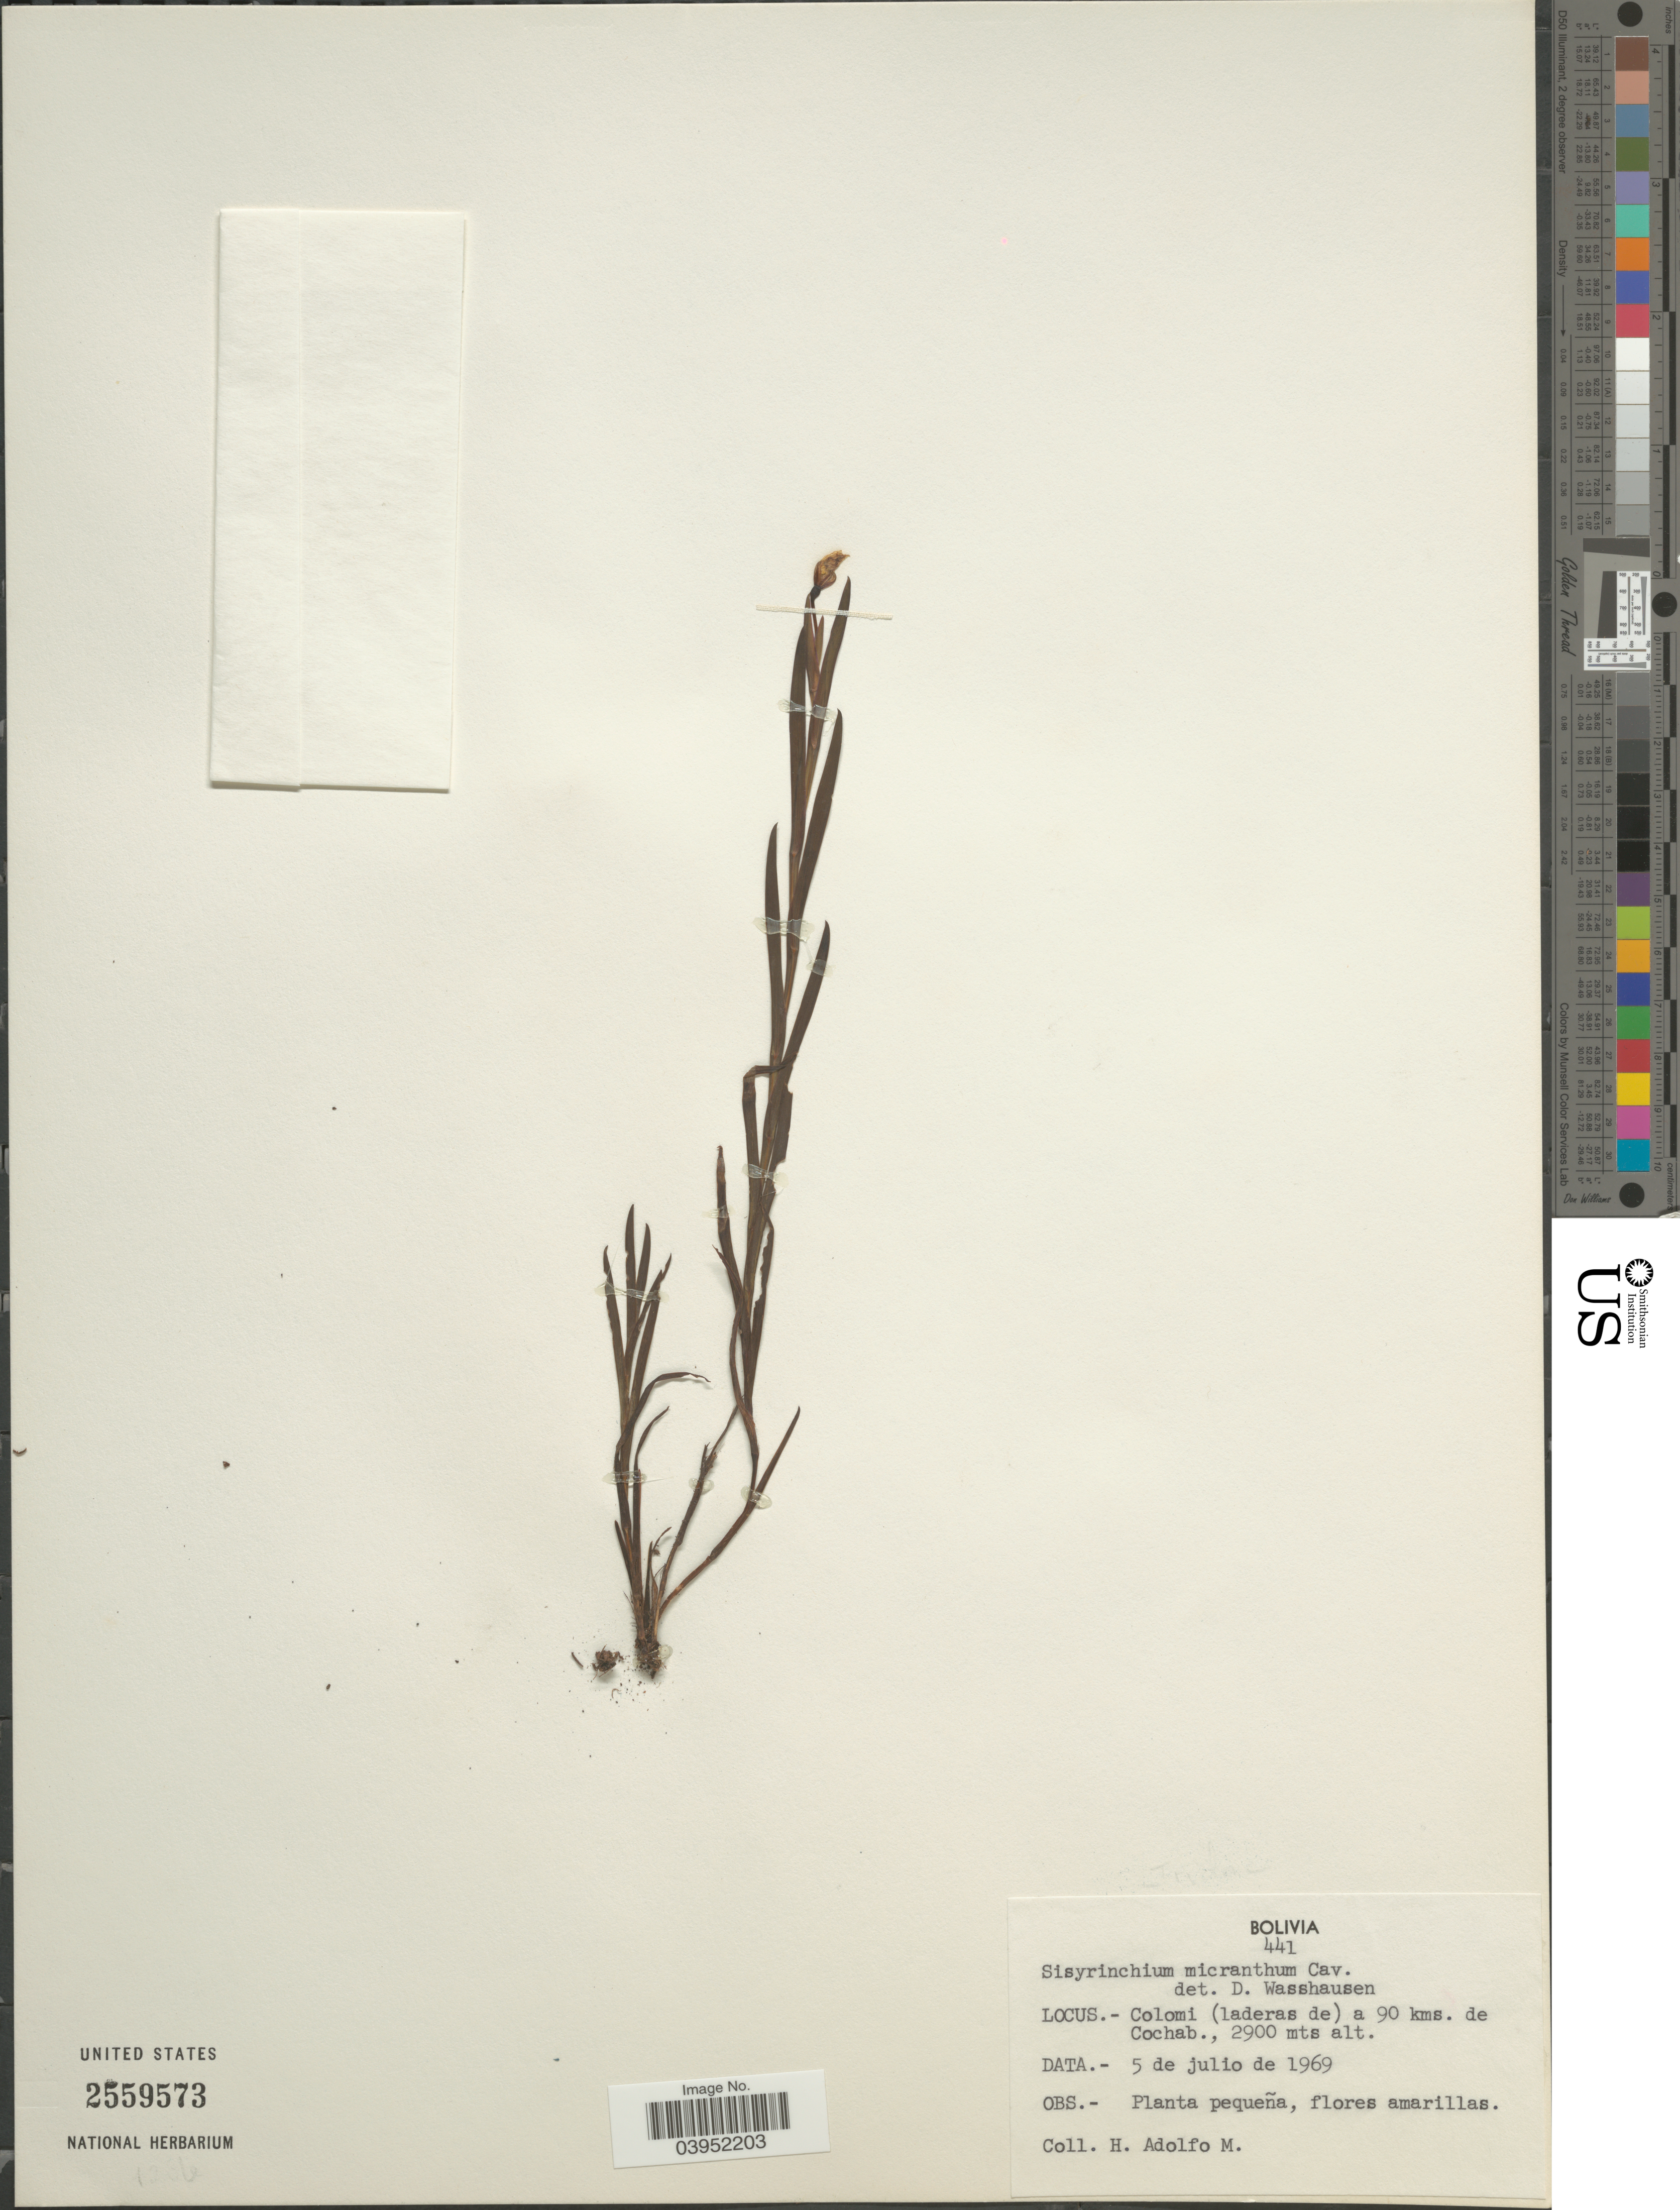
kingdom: Plantae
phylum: Tracheophyta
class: Liliopsida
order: Asparagales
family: Iridaceae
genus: Sisyrinchium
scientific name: Sisyrinchium micranthum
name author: Cav.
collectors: H. Adolfo M.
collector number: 441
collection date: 1969-07-05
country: Bolivia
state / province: Cochabamba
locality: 441. Colomi (laderas de) a 90 kms. de Cochab.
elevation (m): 2900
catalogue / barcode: US 2559573